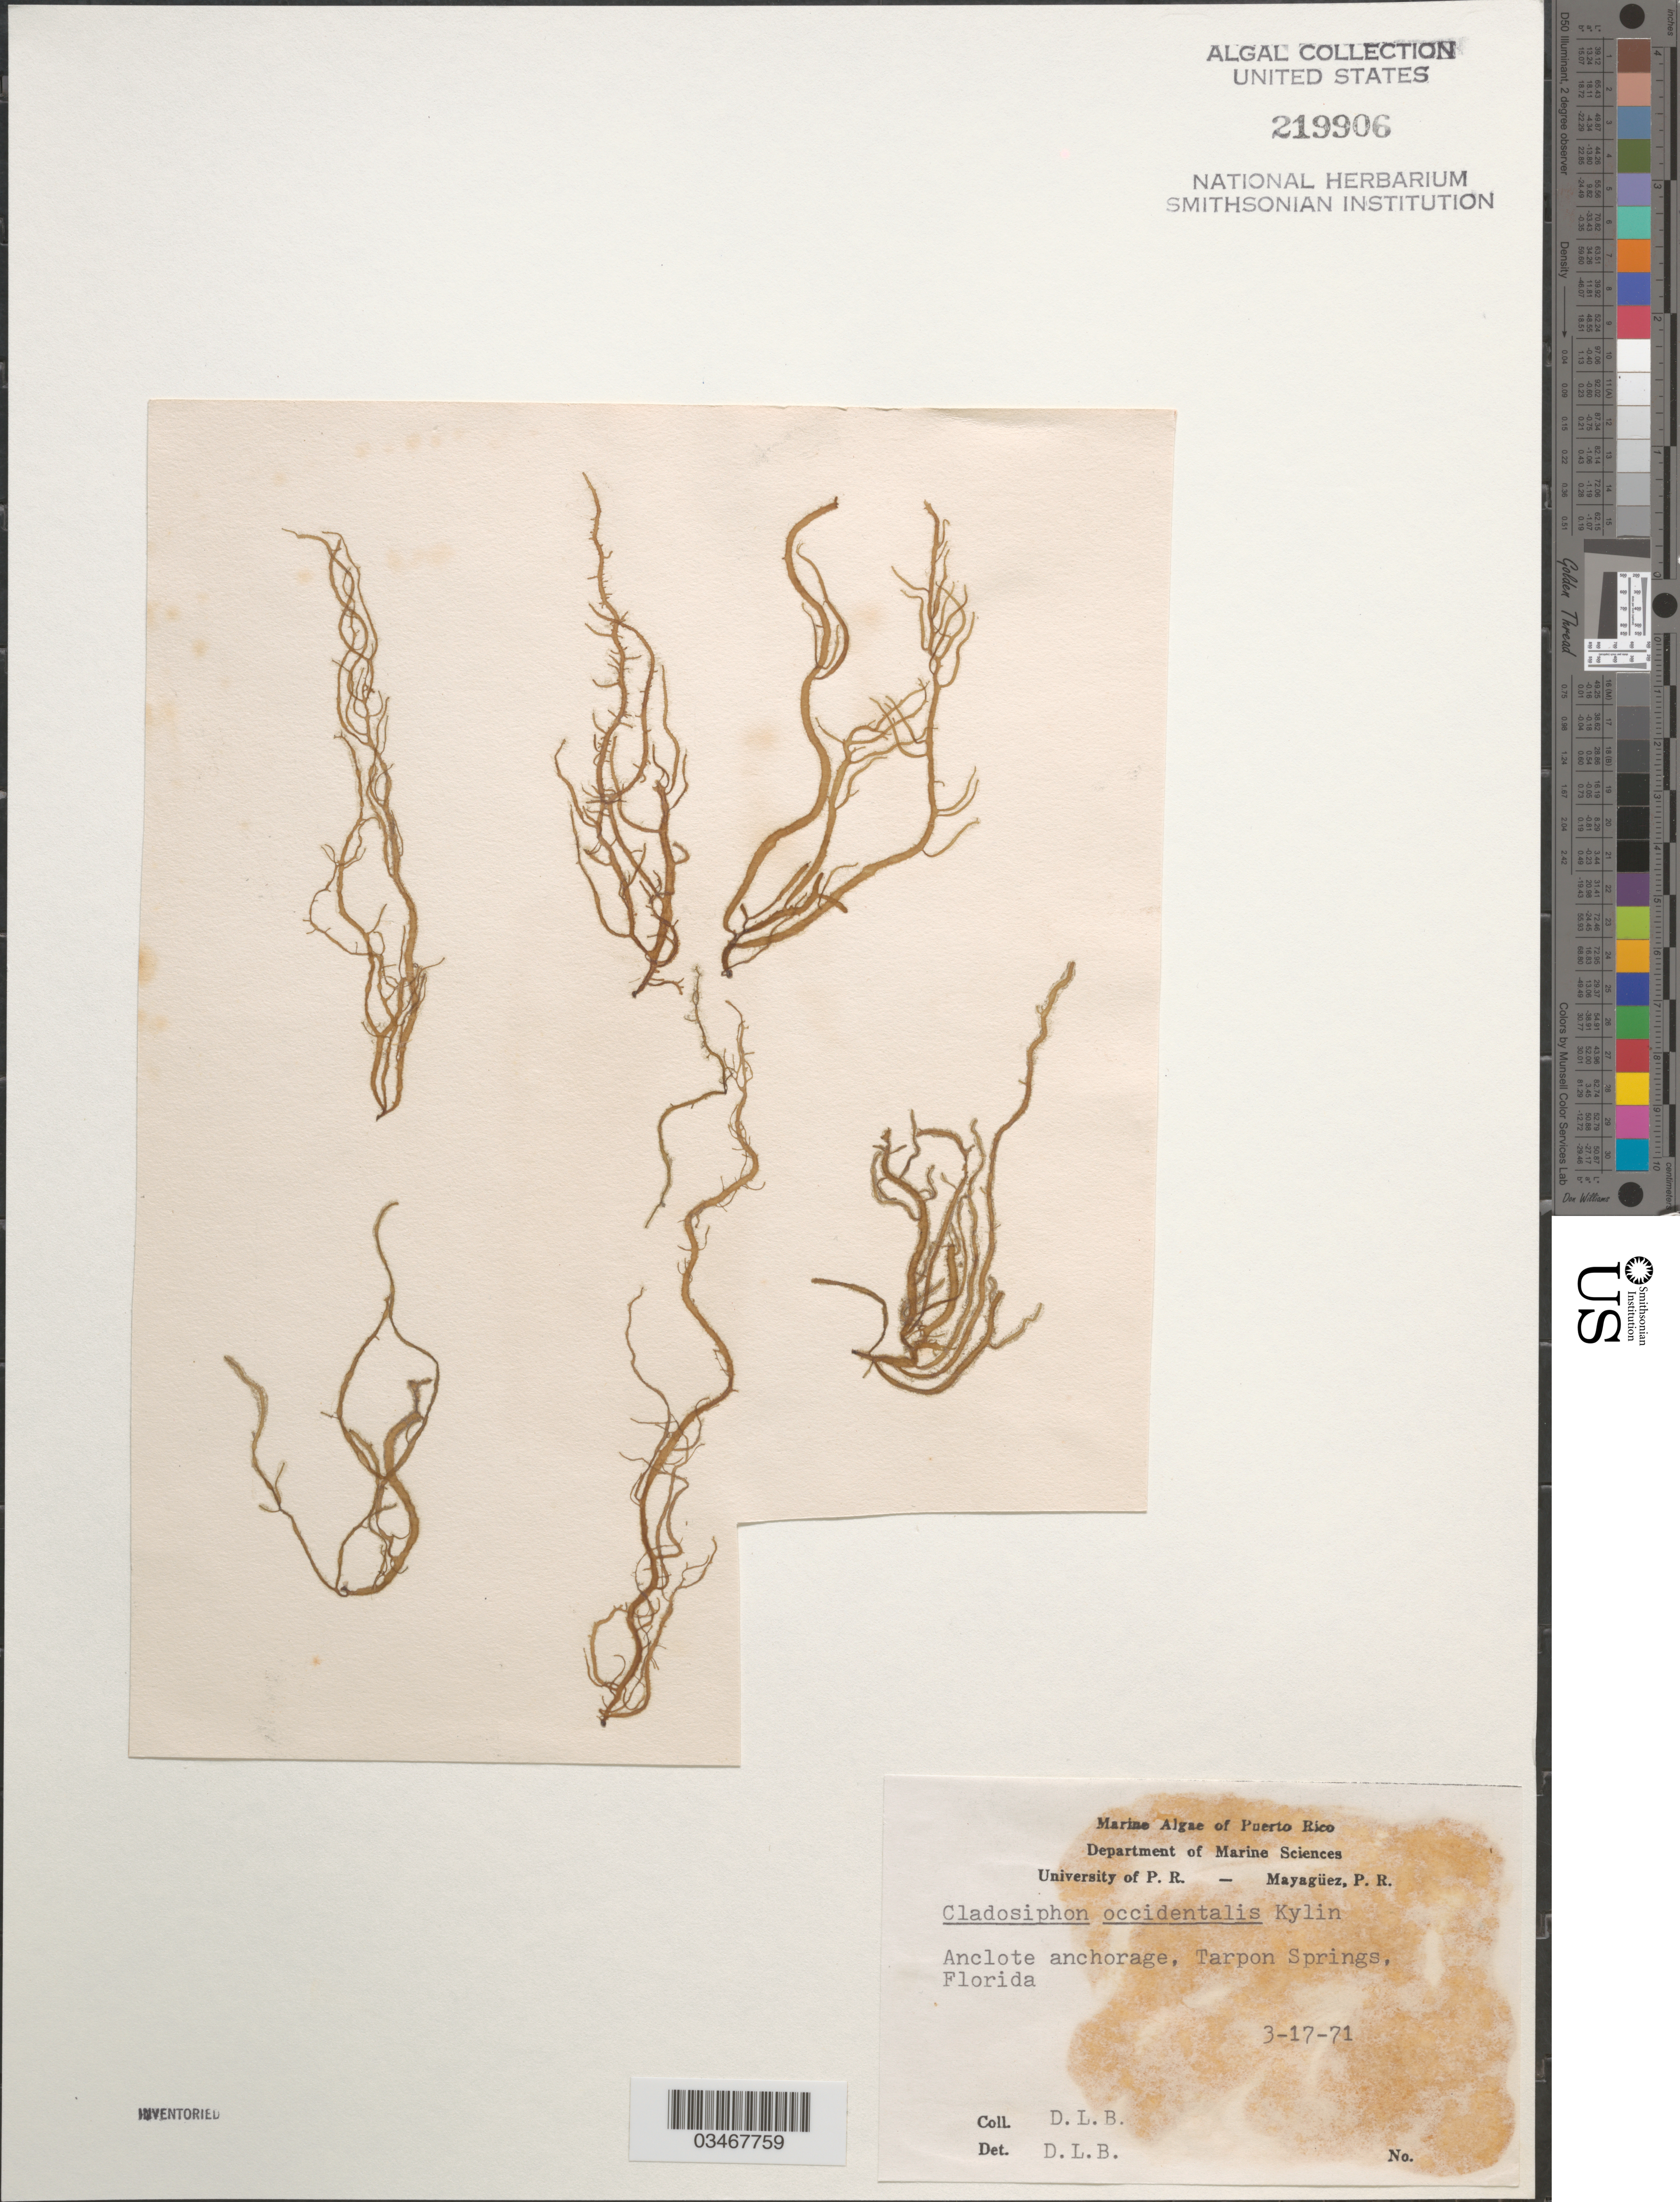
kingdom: Chromista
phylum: Ochrophyta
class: Phaeophyceae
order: Ectocarpales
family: Chordariaceae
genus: Cladosiphon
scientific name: Cladosiphon occidentalis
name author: Kylin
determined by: Ballantine, D. L.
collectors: D.L. Ballantine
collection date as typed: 17 Mar 1971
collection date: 1971-03-17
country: United States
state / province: Florida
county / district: Pinellas County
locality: Tarpon Springs, Anclote Anchorage.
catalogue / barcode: US 219906